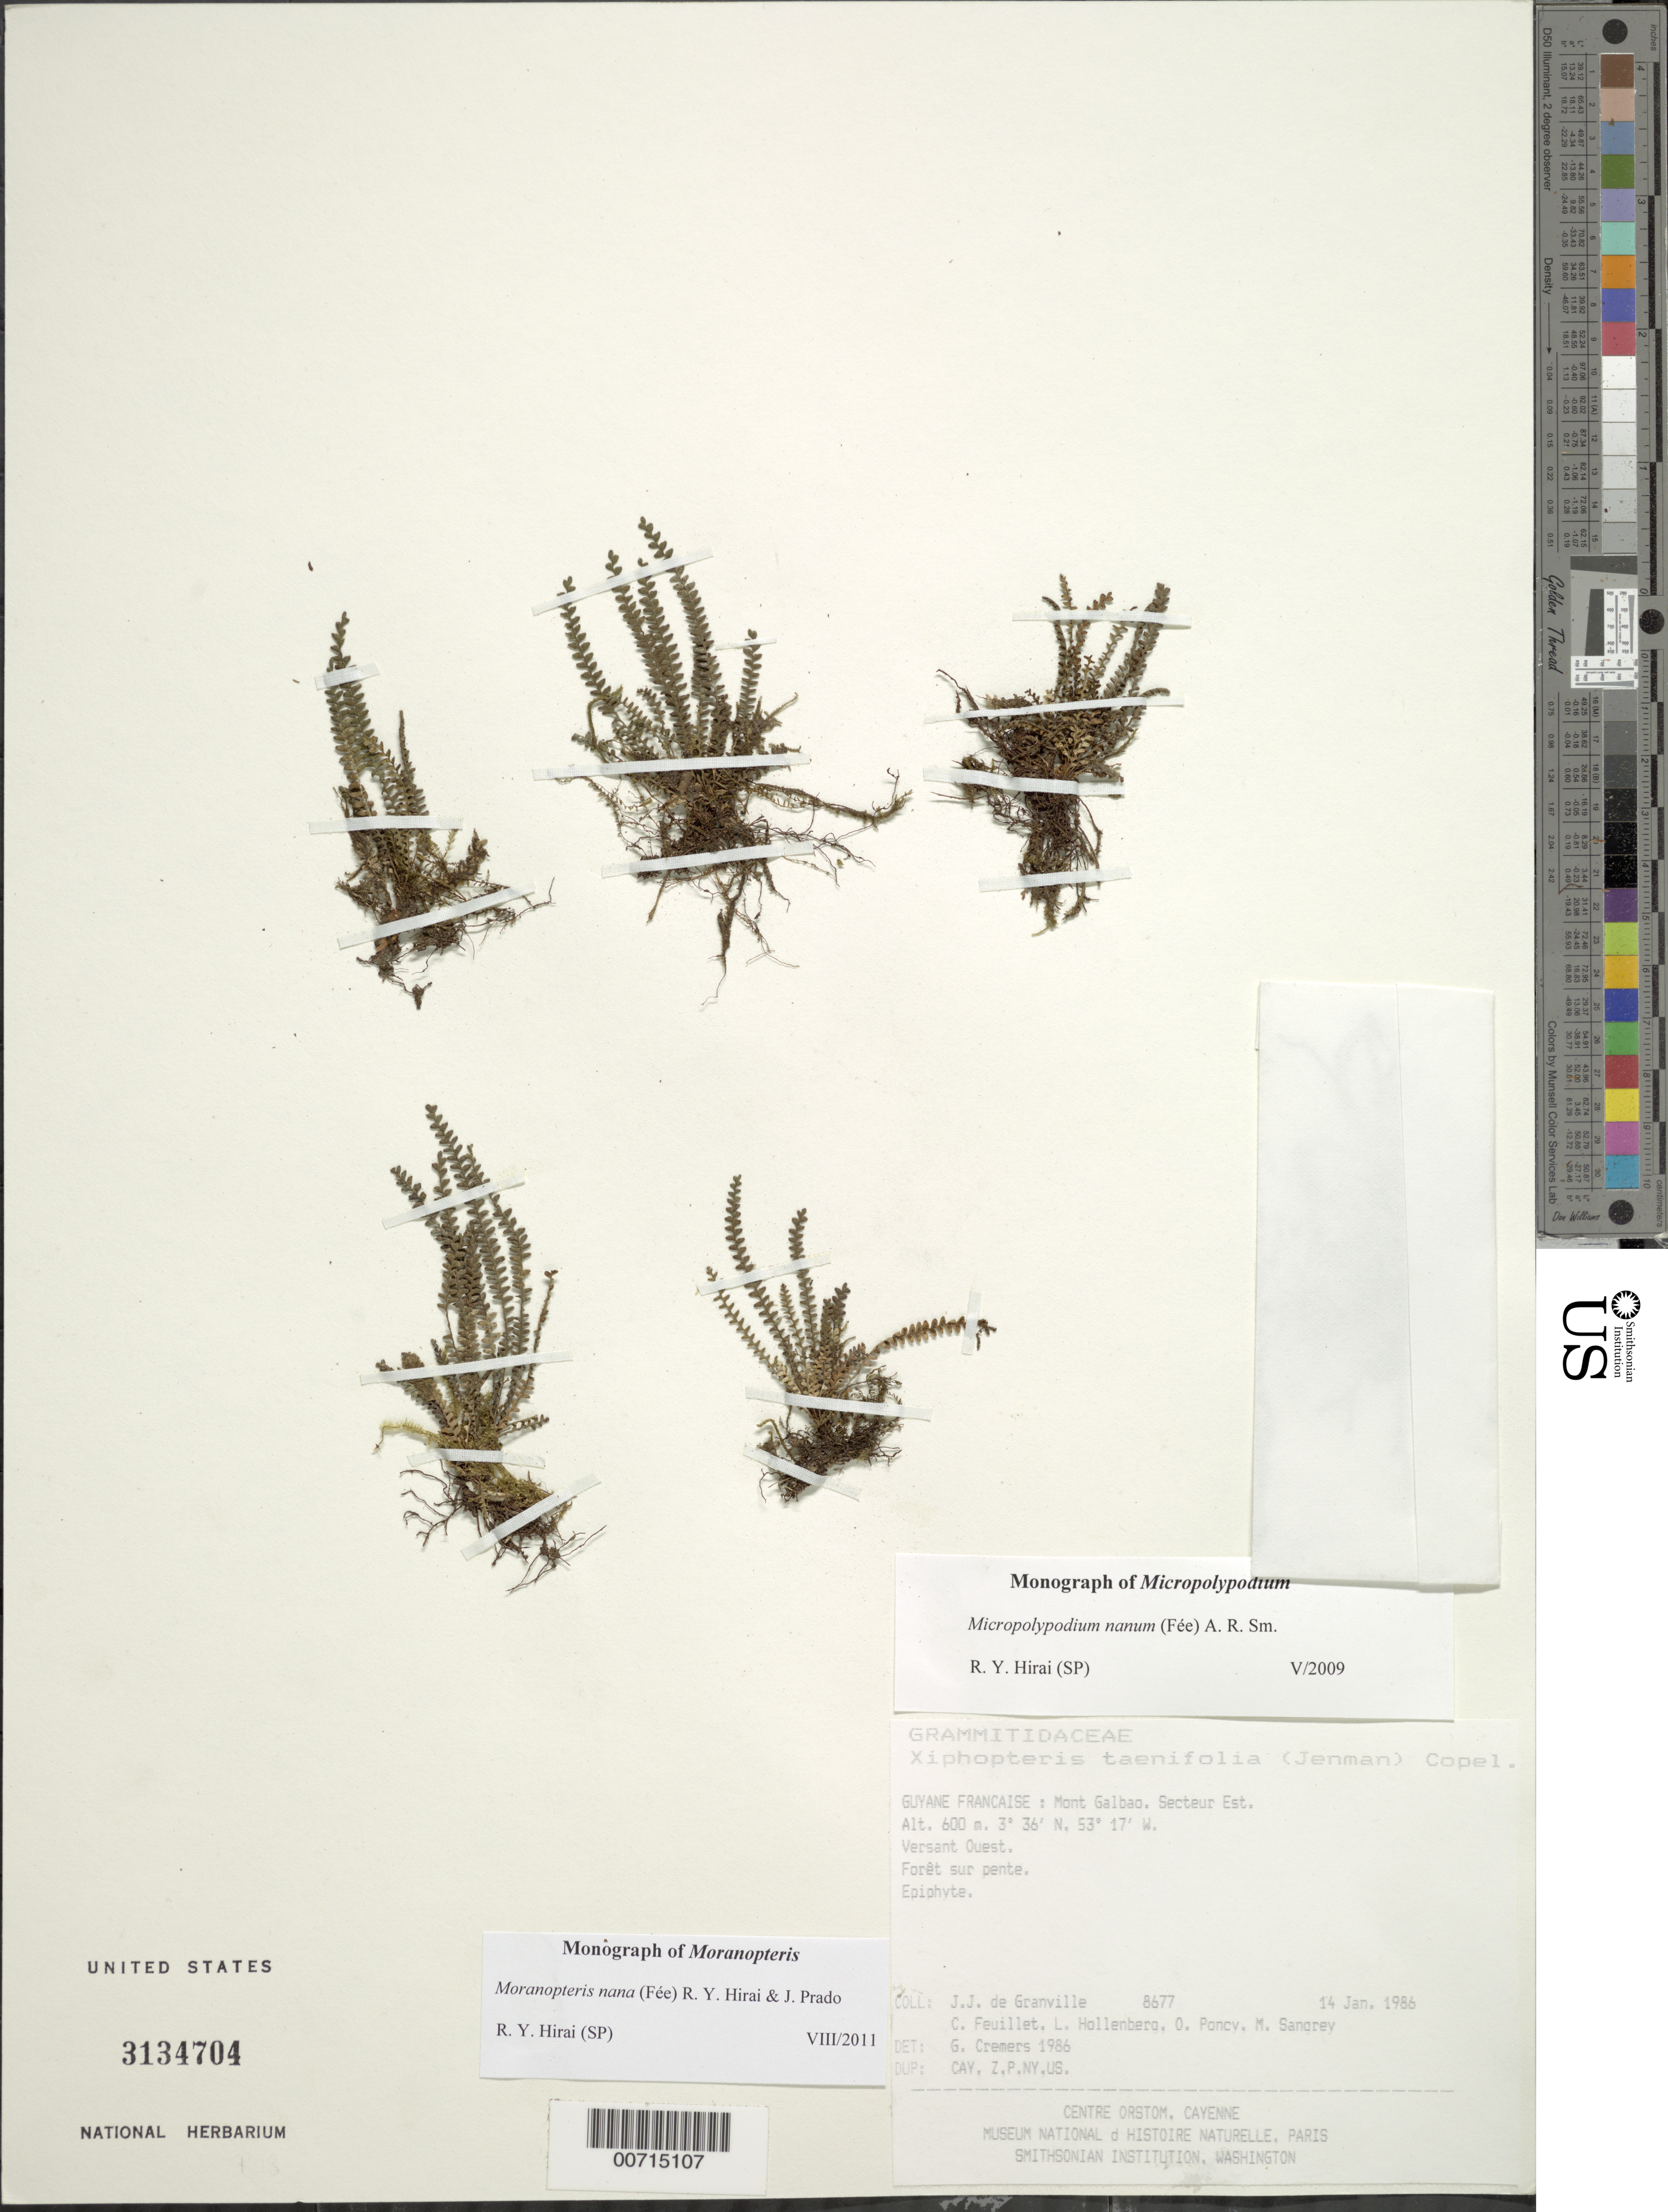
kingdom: Plantae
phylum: Tracheophyta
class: Polypodiopsida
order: Polypodiales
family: Polypodiaceae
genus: Moranopteris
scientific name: Moranopteris nana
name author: (Fée) R. Y. Hirai & J. Prado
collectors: J.-J. de Granville, C. Feuillet, L. Hollenberg, O. Poncy & M. S. Sangrey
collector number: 8677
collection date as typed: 14-Jan-86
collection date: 1986-01-14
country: French Guiana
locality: Mont Galbao. Secteur Est. Versant Ouest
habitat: Forêt sur pente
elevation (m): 600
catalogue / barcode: US 3134704